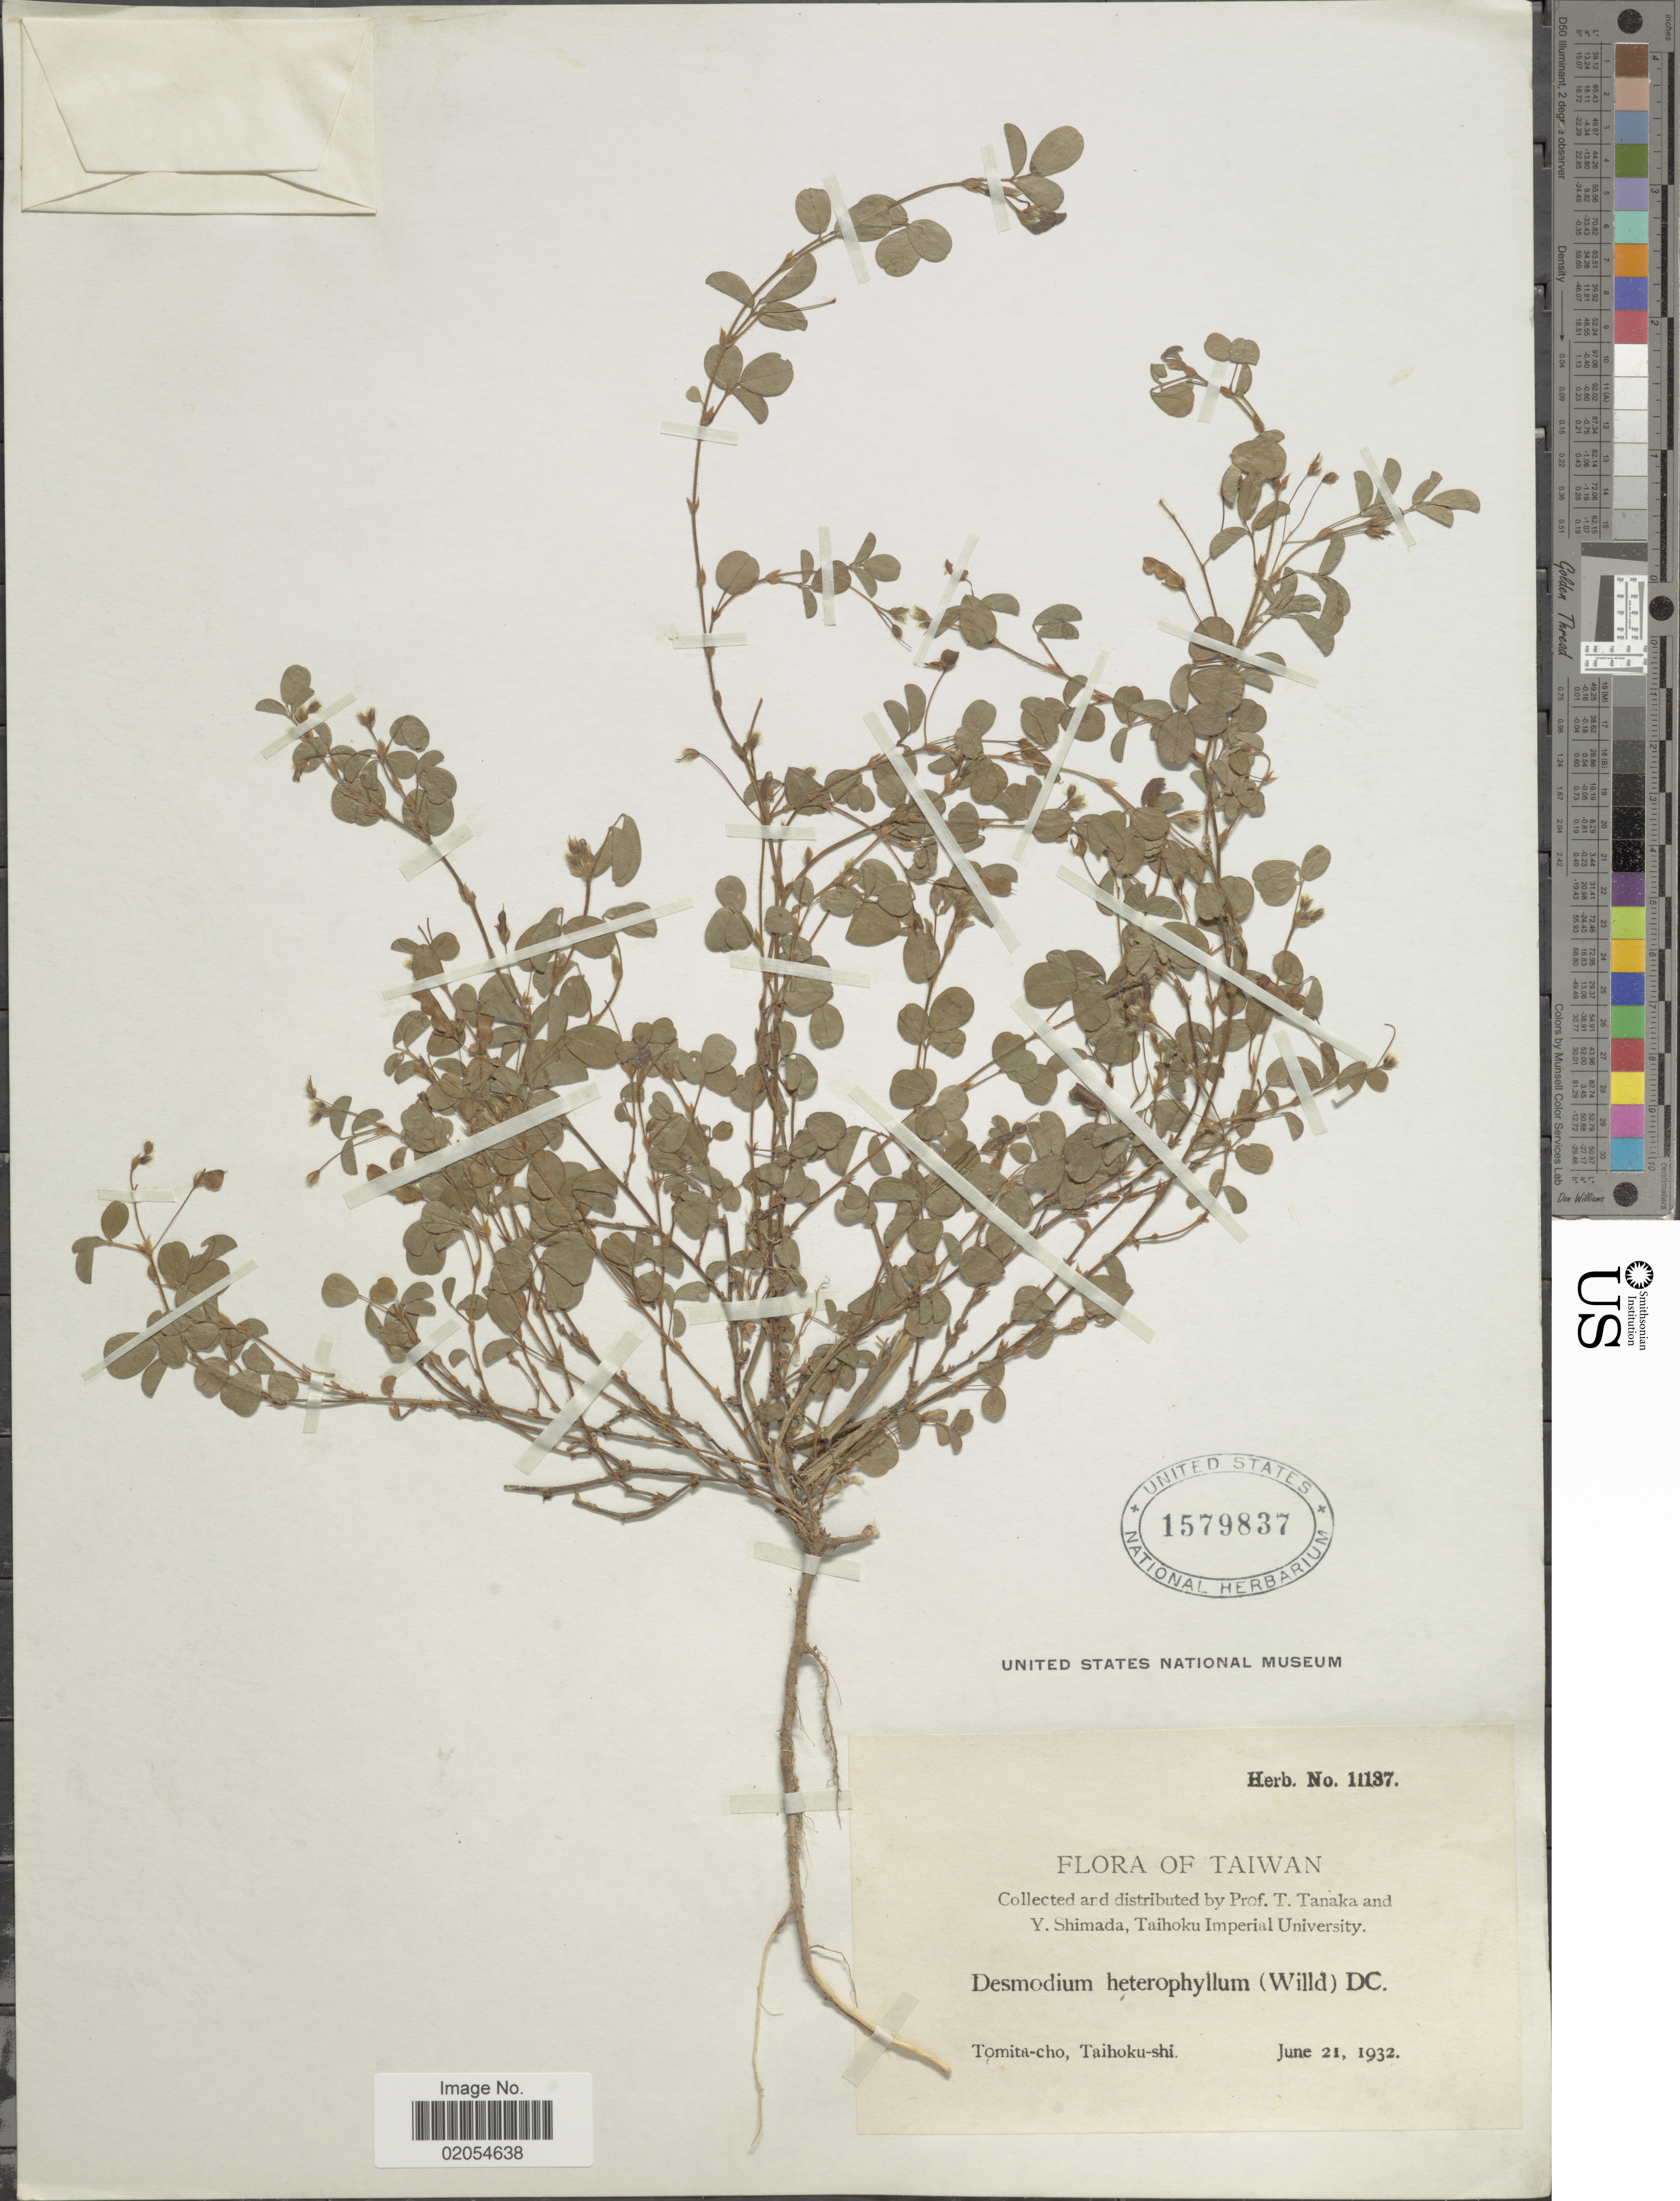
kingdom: Plantae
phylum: Tracheophyta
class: Magnoliopsida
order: Fabales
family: Fabaceae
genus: Grona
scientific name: Grona heterophylla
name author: (Willd.) H. Ohashi & K. Ohashi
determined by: Strong, Mark T., (BOT), Smithsonian Institution - National Museum of Natural History (UNITED STATES)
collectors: T. Tanaka & Y. Shimada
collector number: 11137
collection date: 1932-06-21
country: Taiwan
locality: Tomita-cho, Taihoku-shi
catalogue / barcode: US 1579837